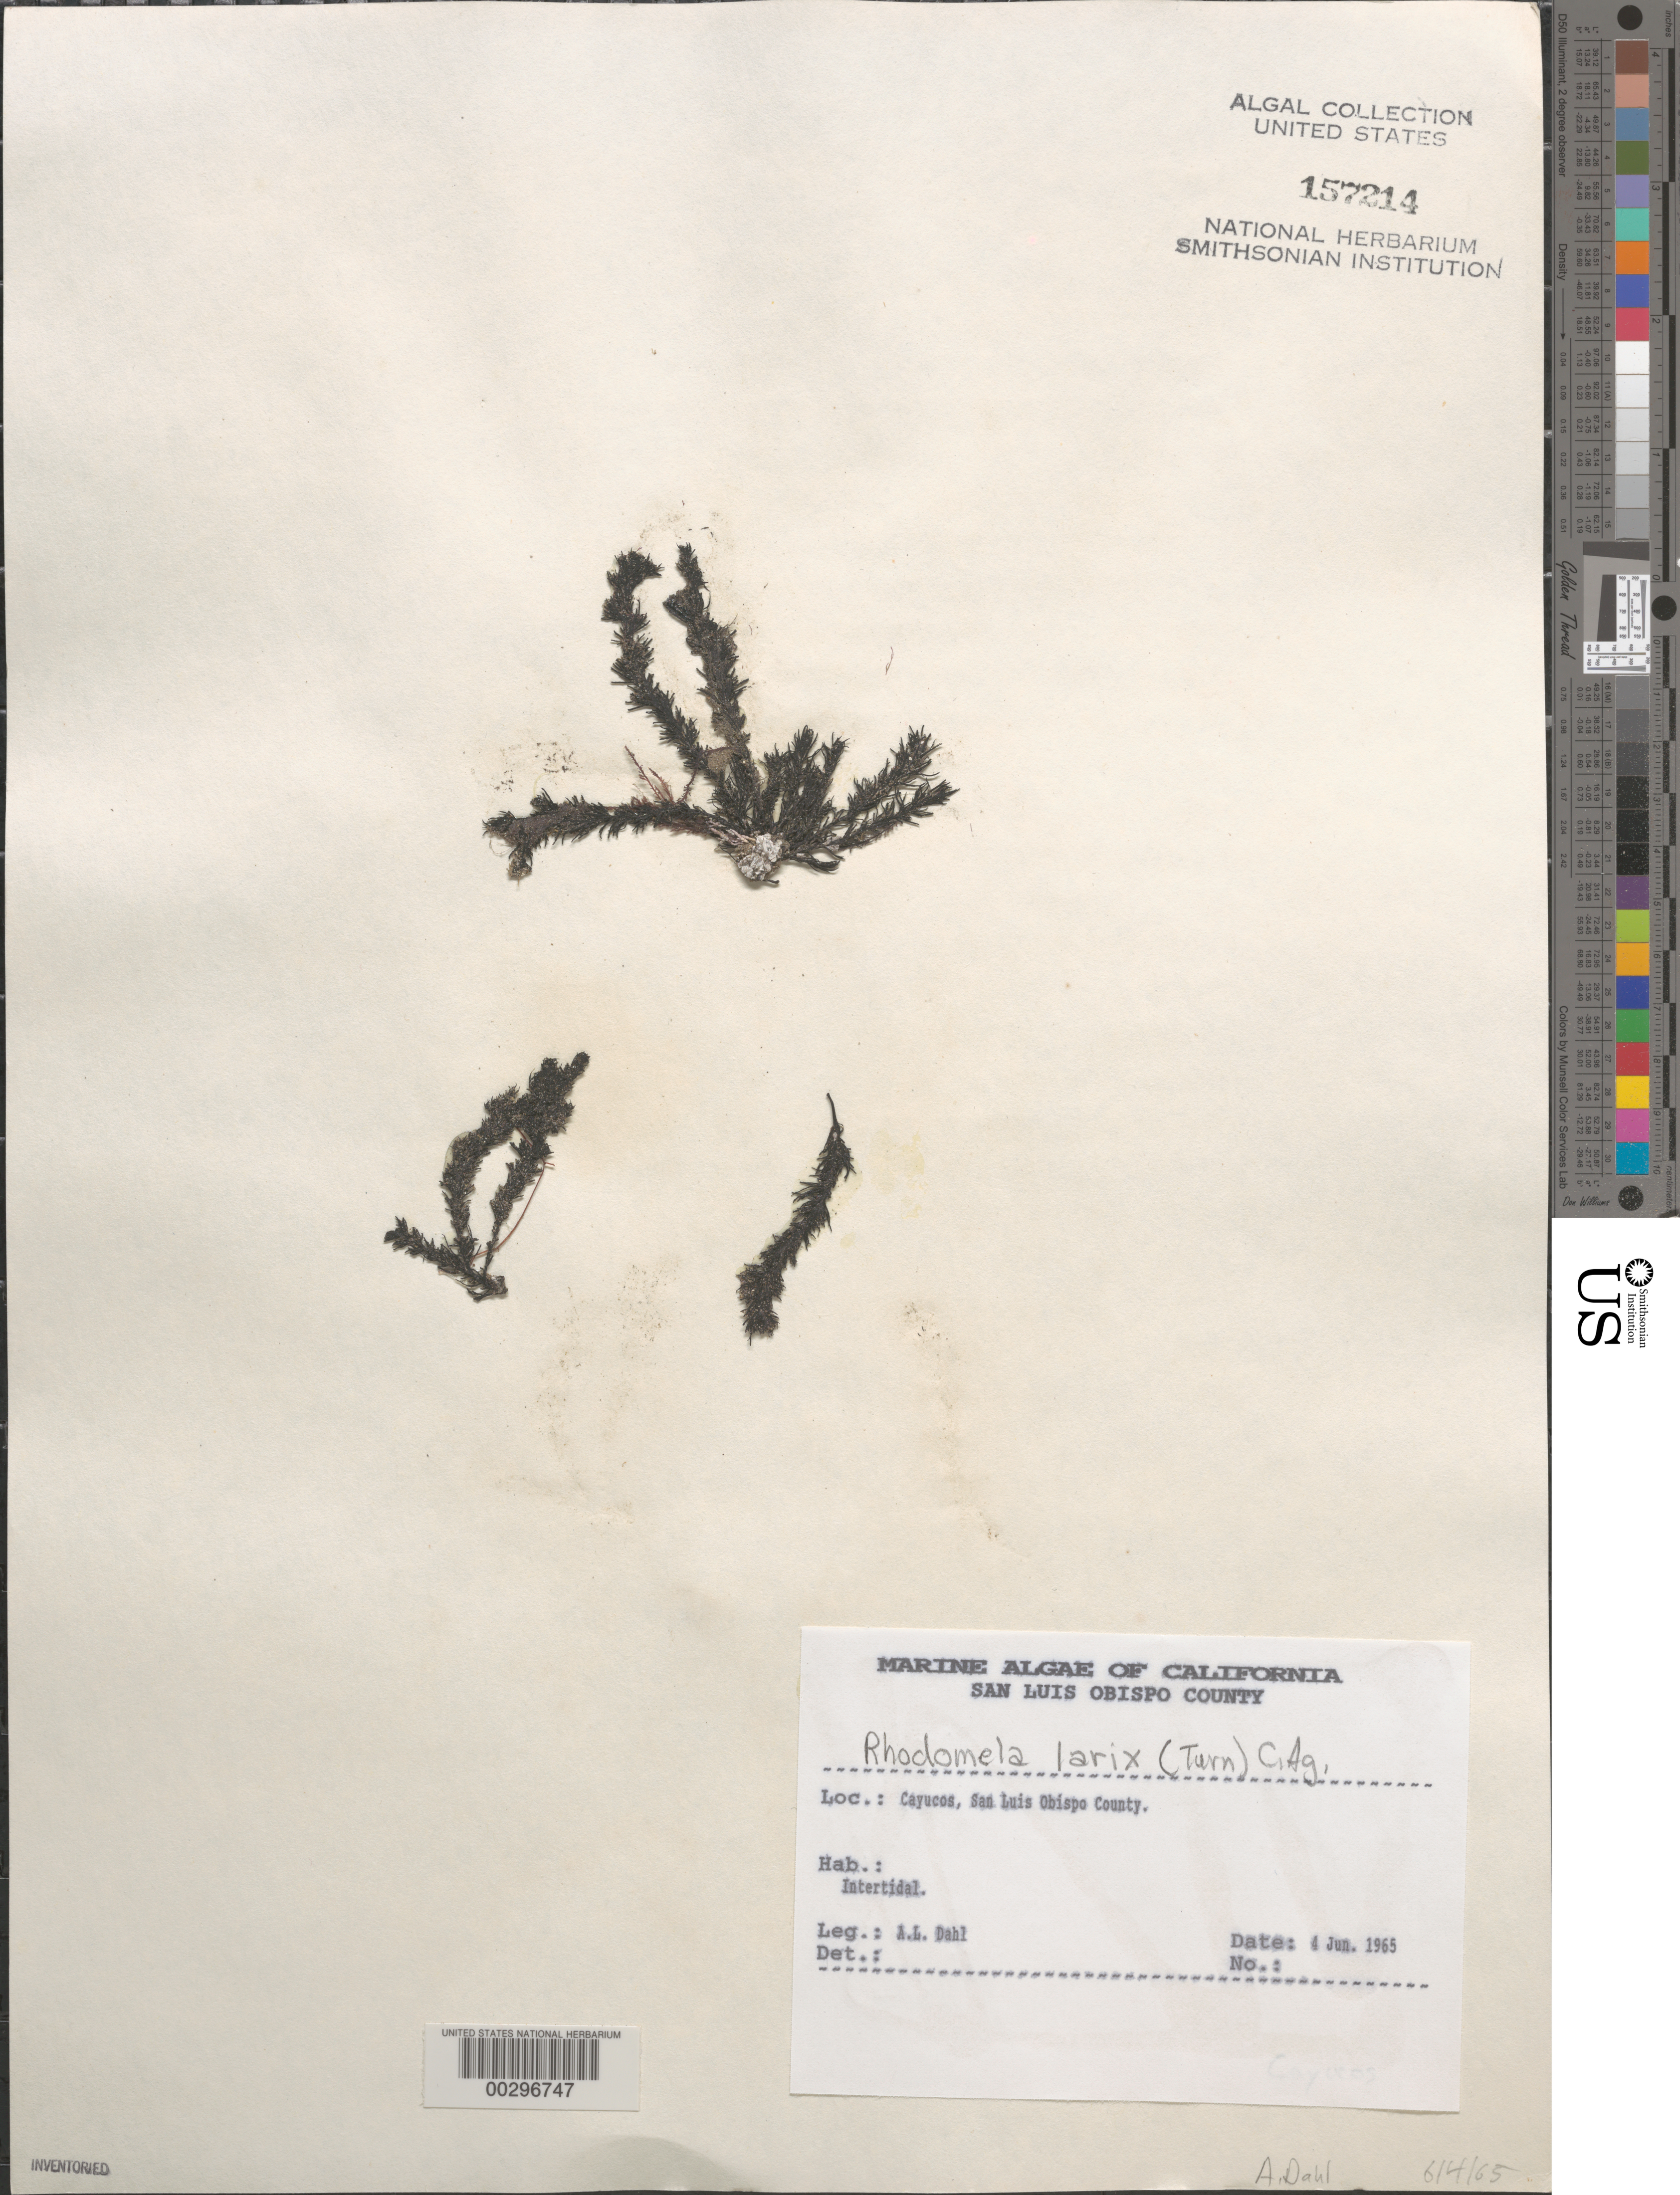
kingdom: Plantae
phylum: Rhodophyta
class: Florideophyceae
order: Ceramiales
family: Rhodomelaceae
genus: Neorhodomela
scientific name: Neorhodomela larix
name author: (Turner) Masuda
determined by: Algae name updating Project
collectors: A. Dahl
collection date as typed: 04 Jun 1965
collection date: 1965-06-04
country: United States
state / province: California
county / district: San Luis Obispo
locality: Cayucos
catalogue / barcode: US 157214